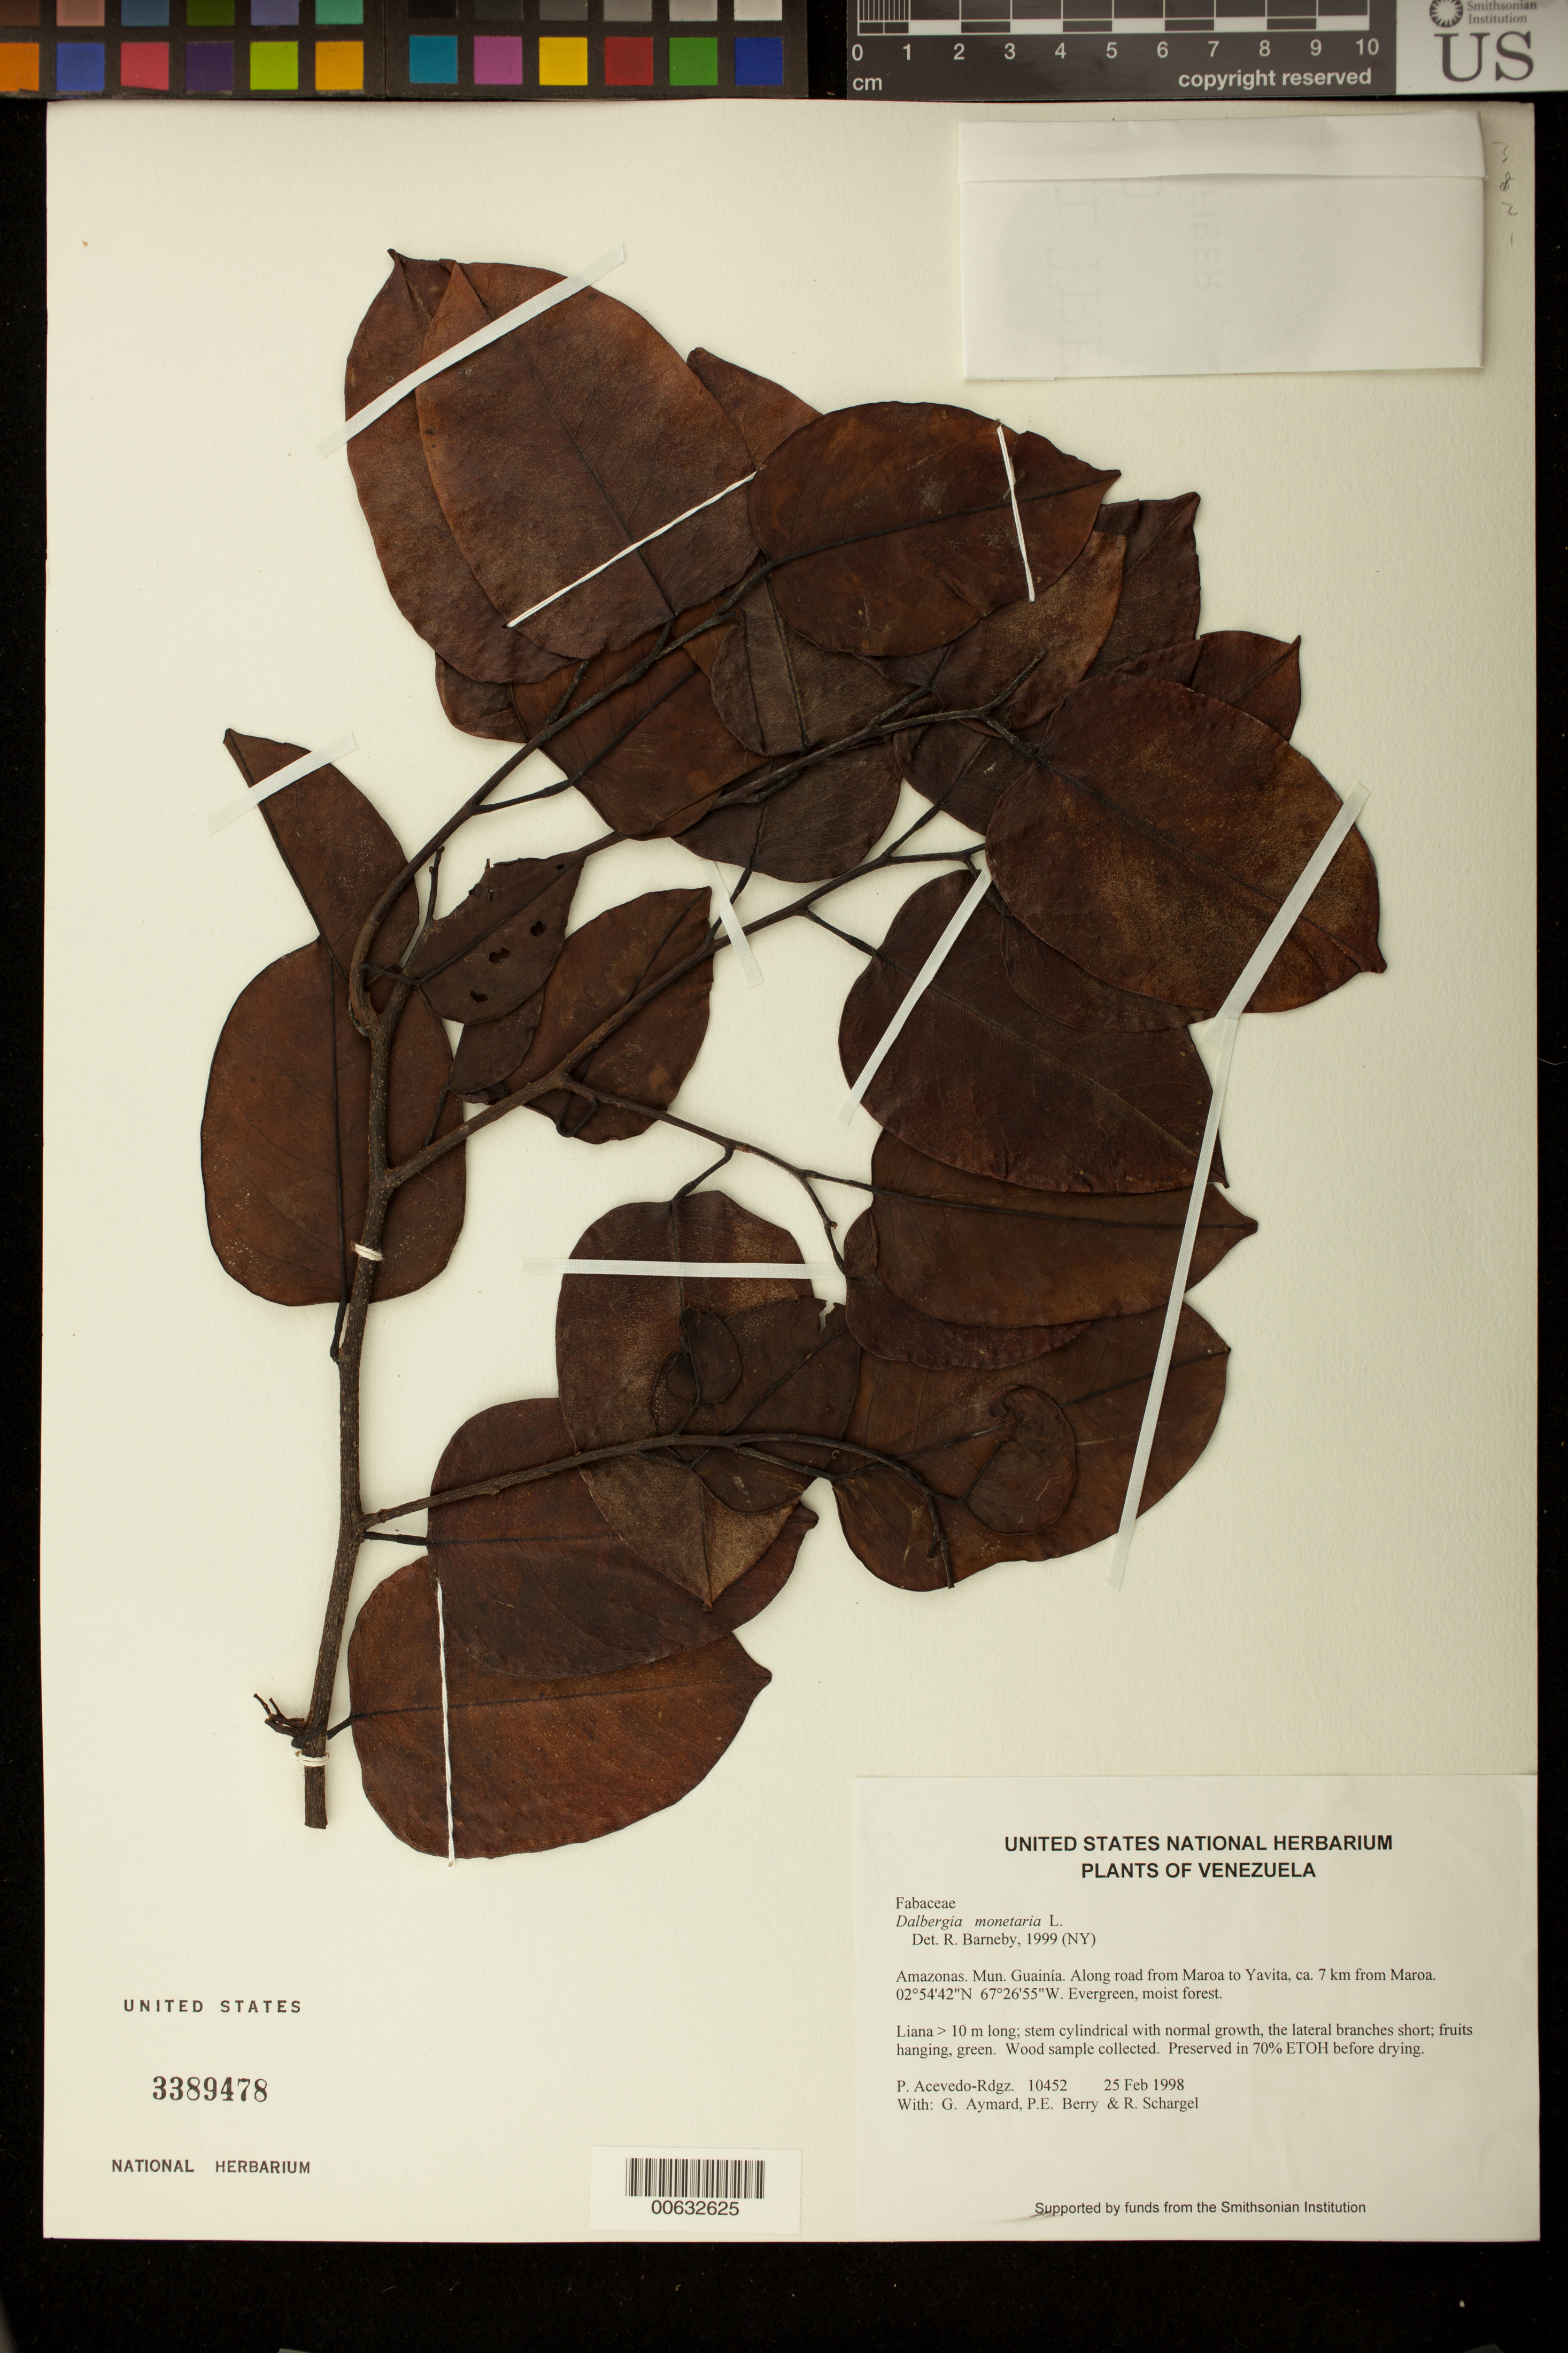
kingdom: Plantae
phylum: Tracheophyta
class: Magnoliopsida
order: Fabales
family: Fabaceae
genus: Dalbergia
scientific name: Dalbergia monetaria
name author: L. f.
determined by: Barneby, Rupert C., (NY)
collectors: P. Acevedo-Rodr., G. A. Aymard, P. E. Berry & R. Schargel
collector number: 10452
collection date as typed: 25 Feb 1998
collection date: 1998-02-25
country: Venezuela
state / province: Amazonas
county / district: Maroa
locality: Along road from Maroa to Yavita, ca. 7 km from Maroa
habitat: Evergreen, moist forest.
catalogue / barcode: US 3389478